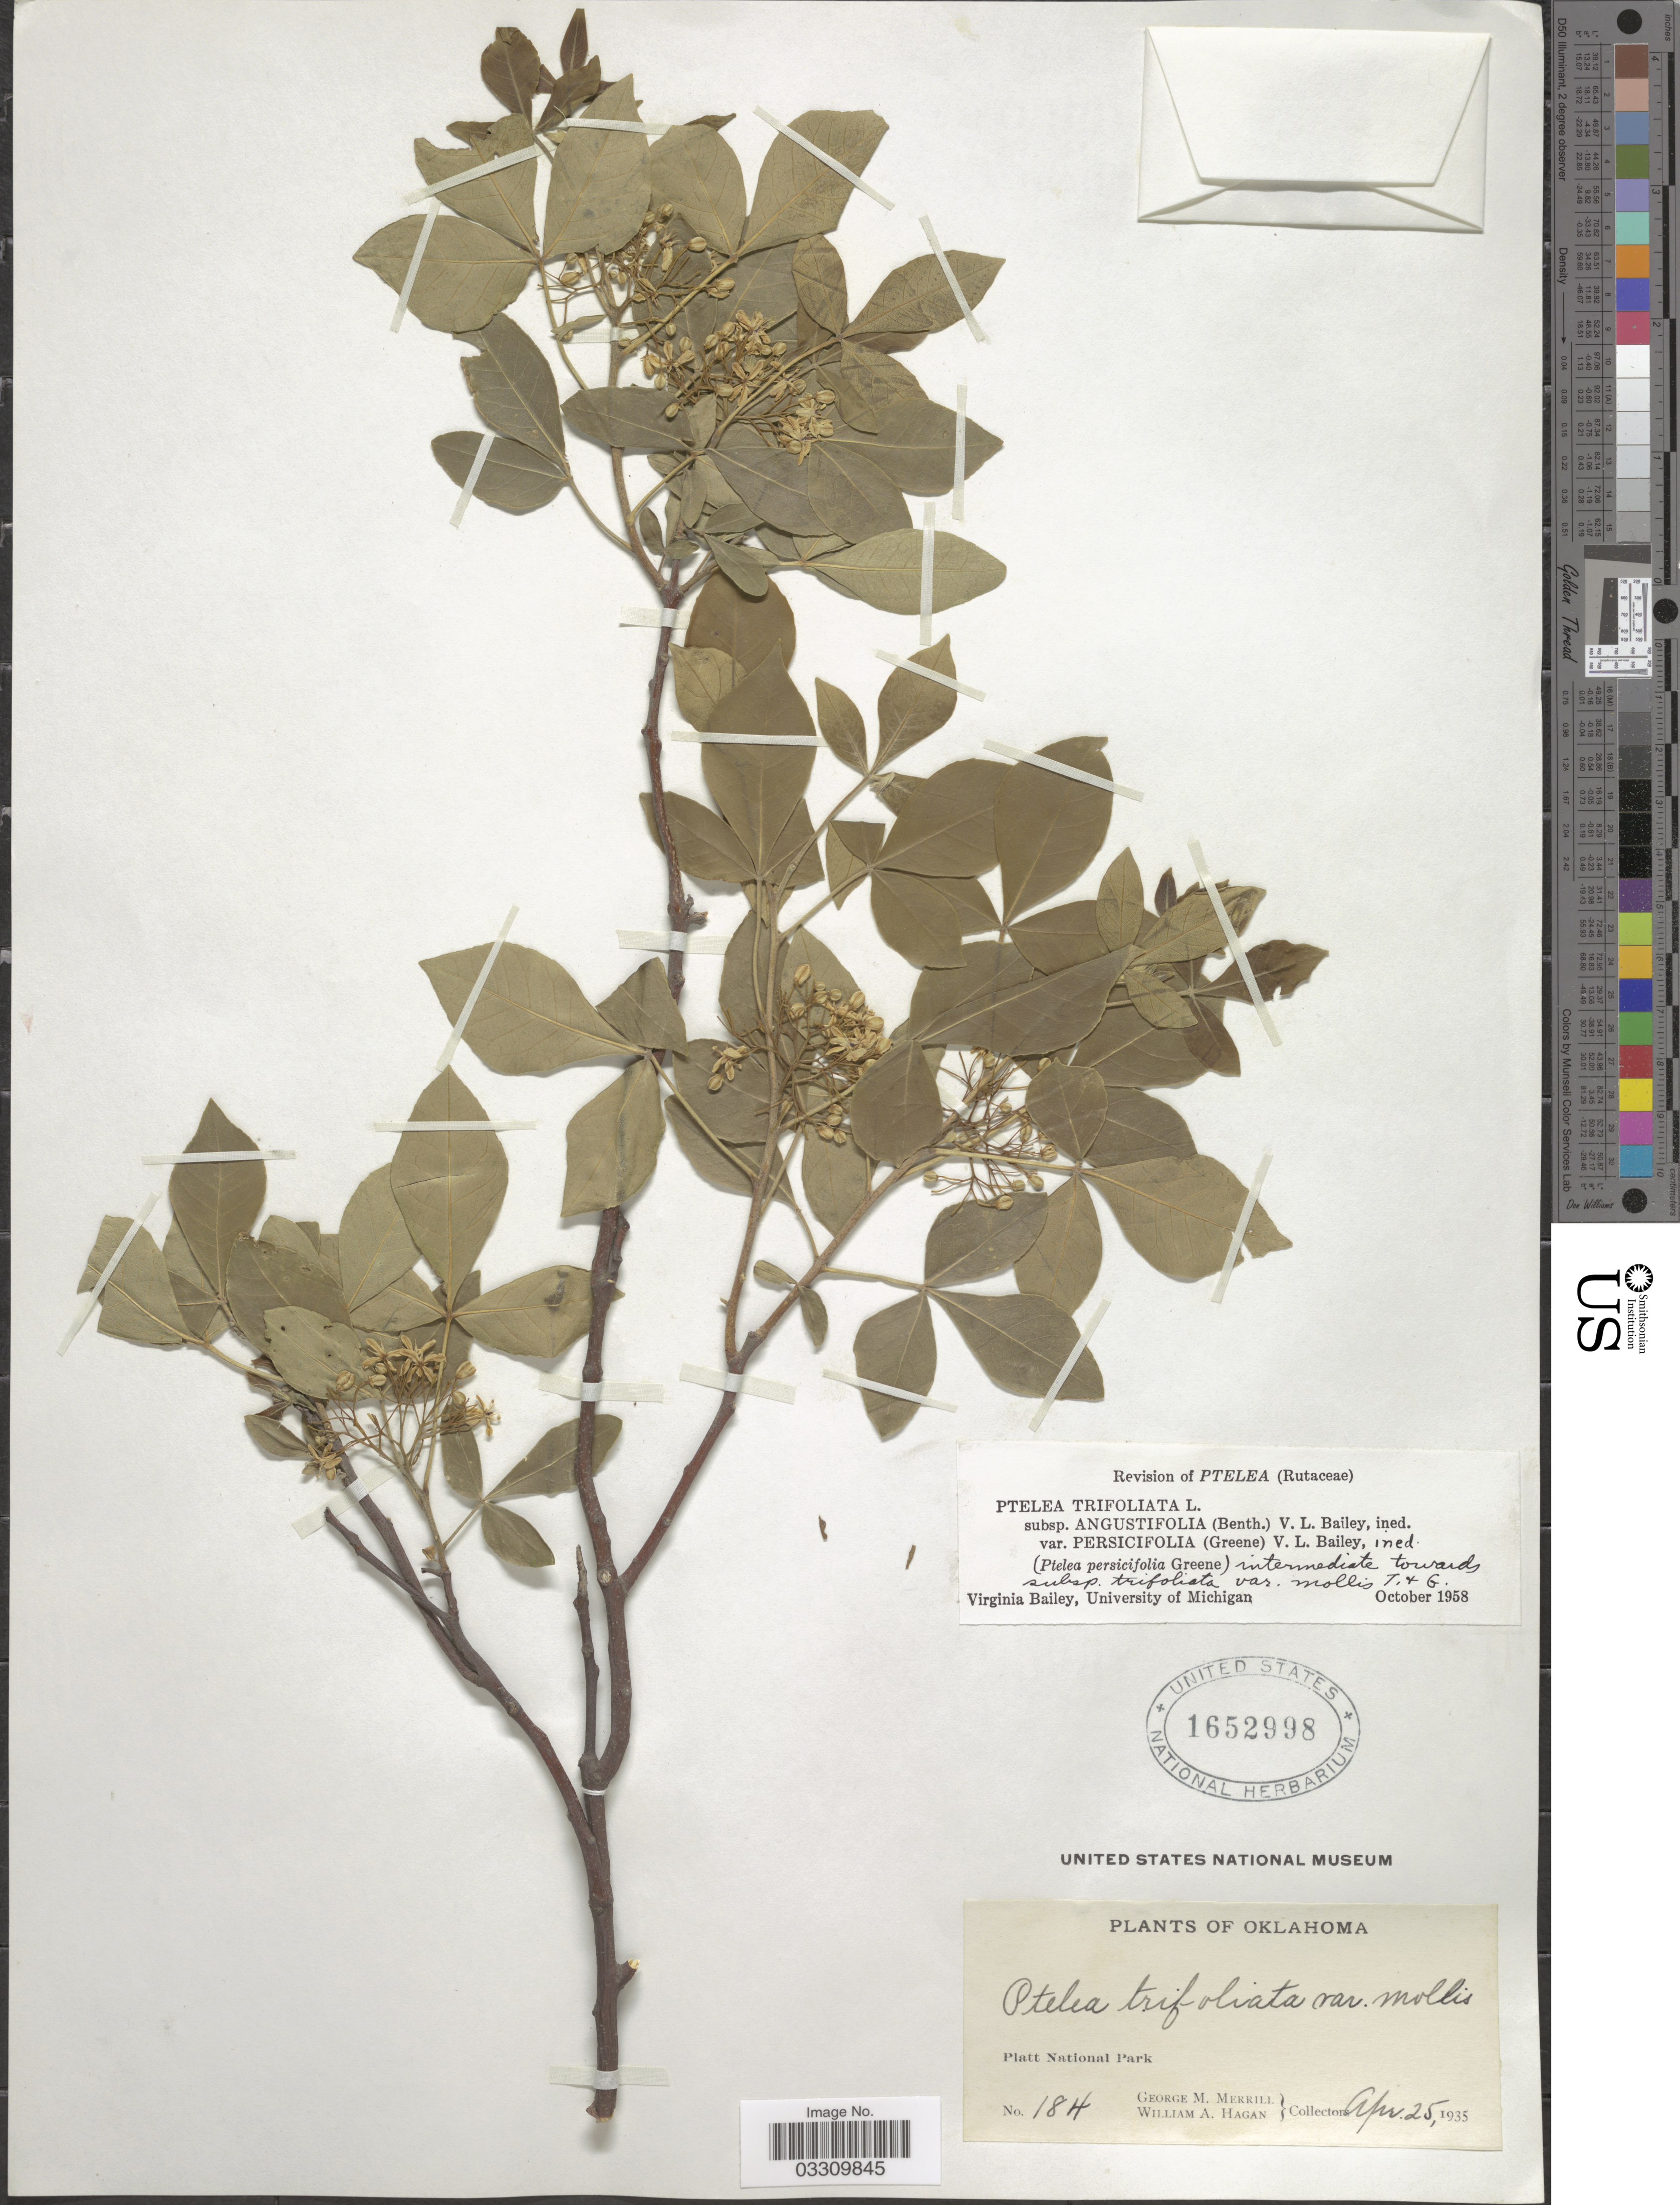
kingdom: Plantae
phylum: Tracheophyta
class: Magnoliopsida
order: Sapindales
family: Rutaceae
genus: Ptelea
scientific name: Ptelea trifoliata var. persicifolia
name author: (S.W. Greene) V. L. Bailey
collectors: G. M. Merrill & W. Hagan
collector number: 184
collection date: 1935-04-25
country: United States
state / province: Oklahoma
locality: Platt National Park.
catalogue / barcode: US 1652998